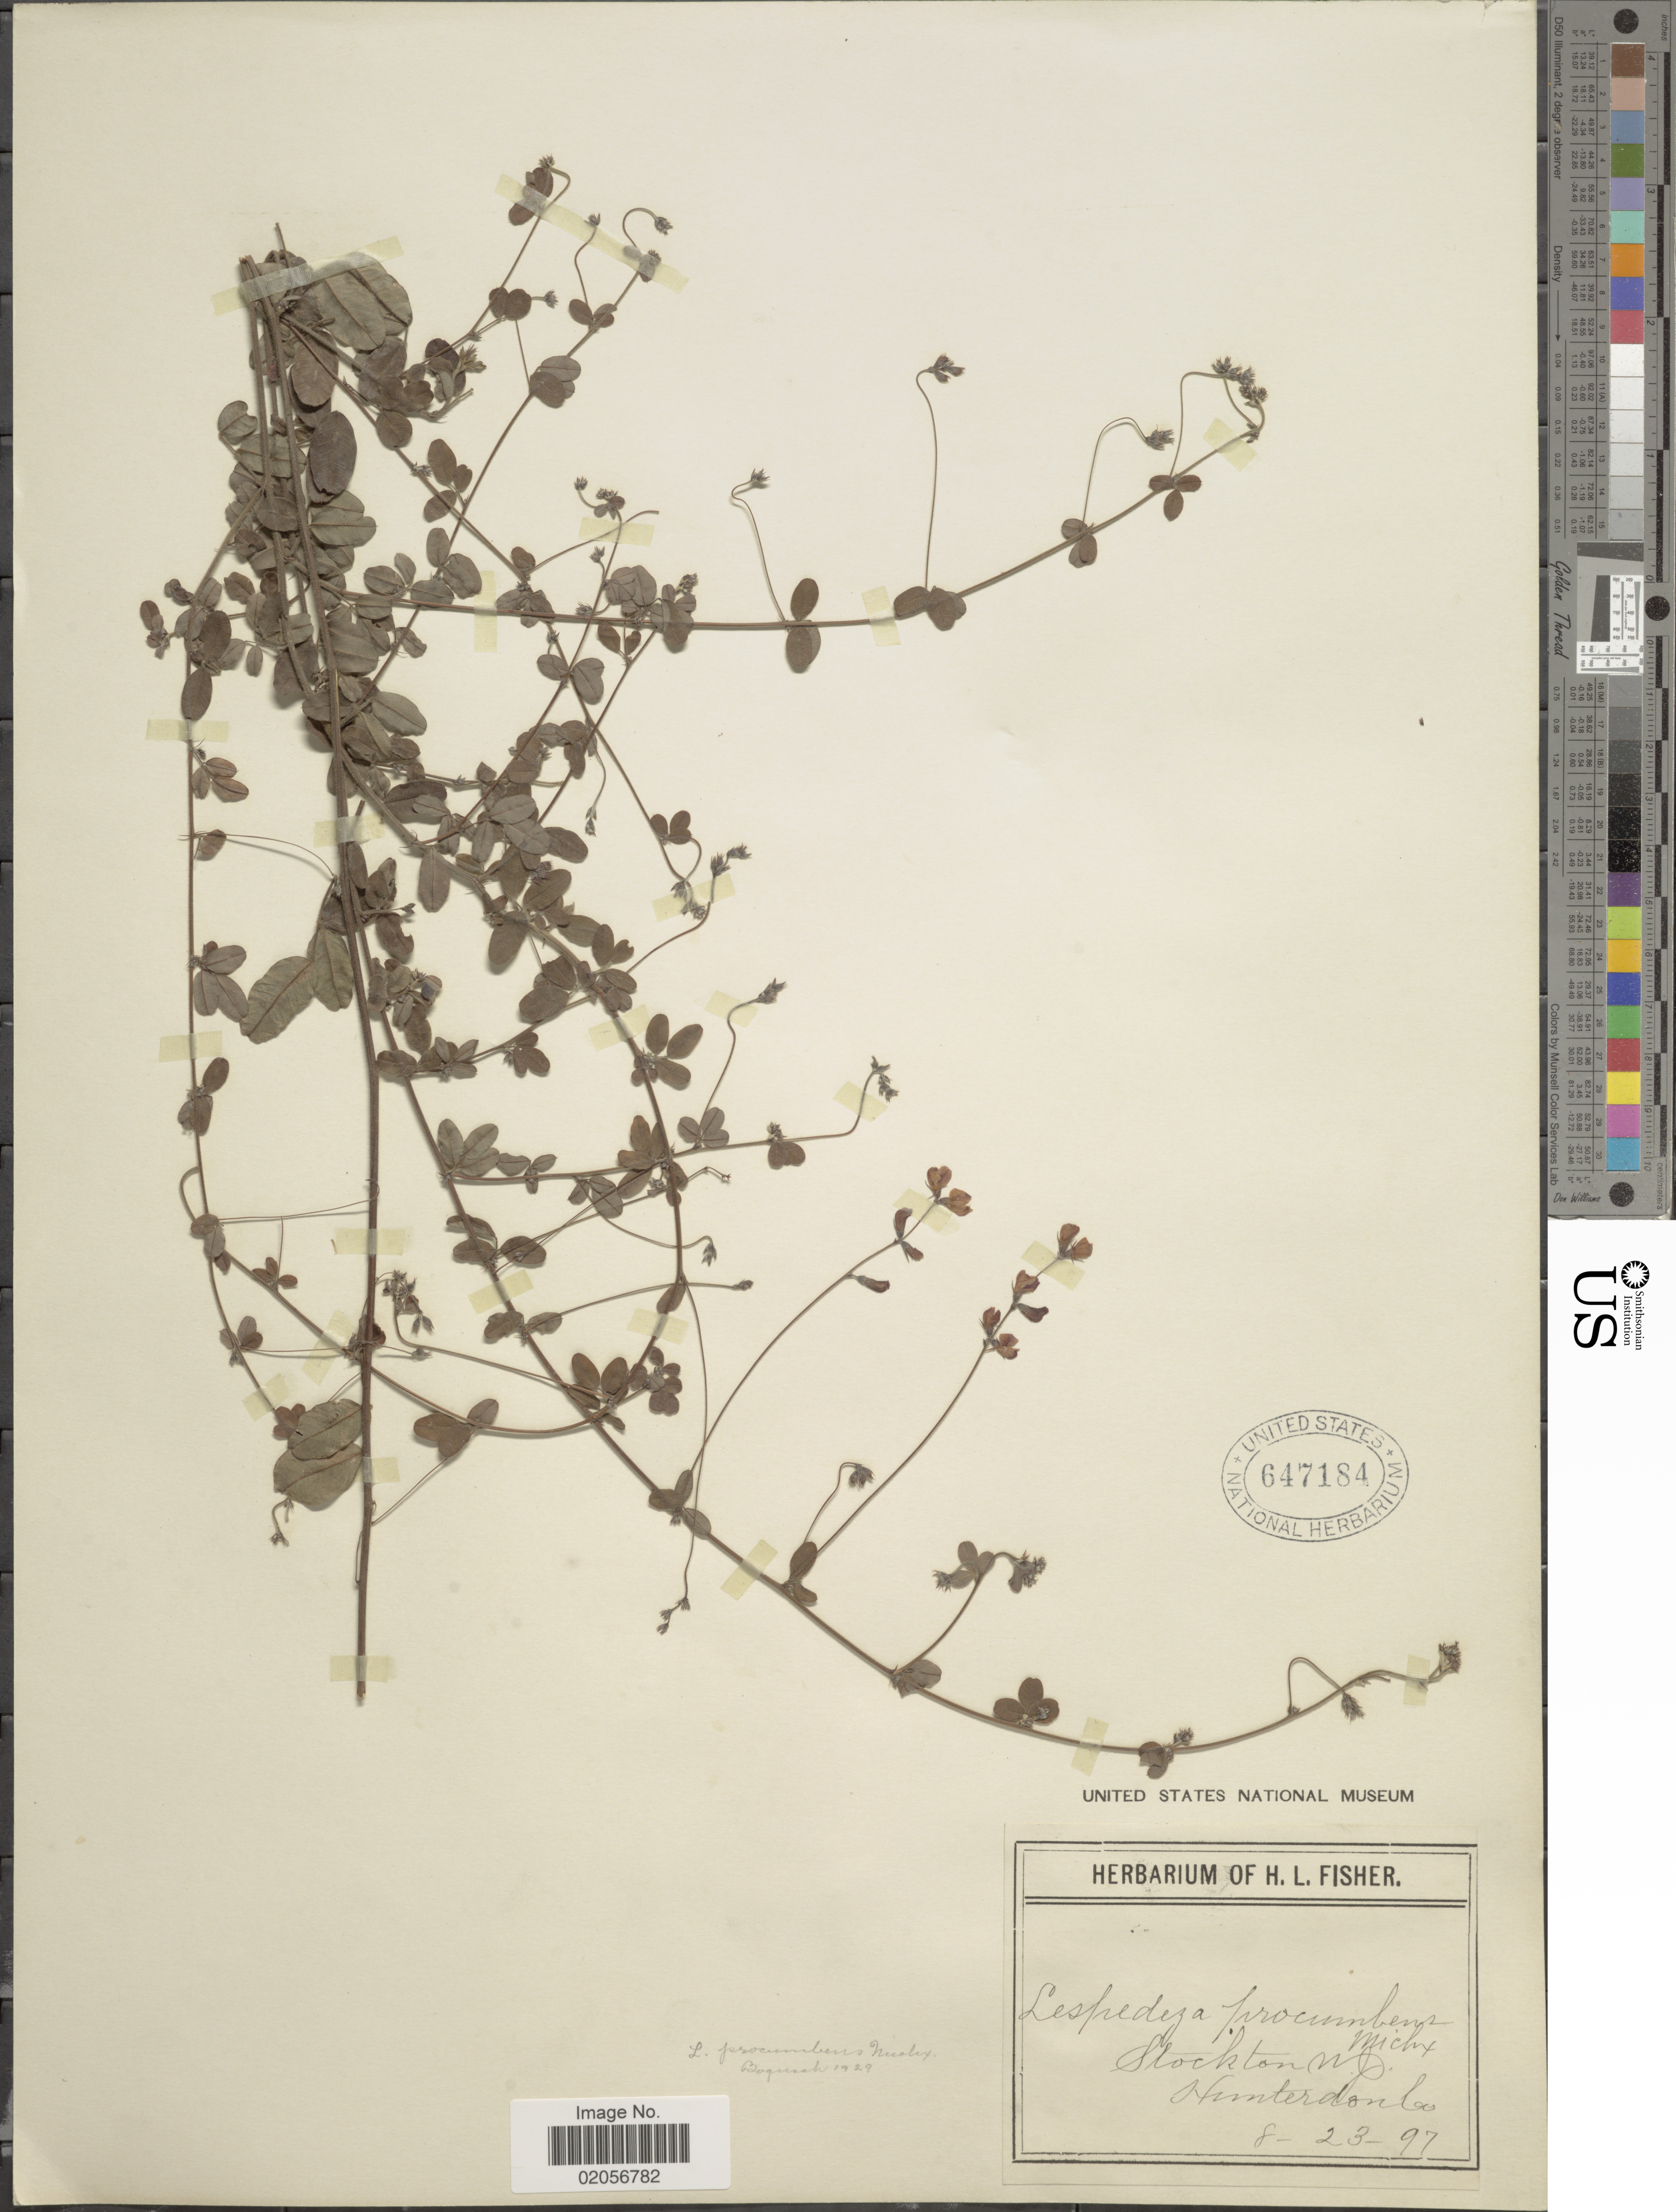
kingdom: Plantae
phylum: Tracheophyta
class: Magnoliopsida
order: Fabales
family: Fabaceae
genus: Lespedeza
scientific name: Lespedeza procumbens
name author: Michx.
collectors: ex herb. of H. L. Fisher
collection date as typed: Transcribed d/m/y: 23/8/97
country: United States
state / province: New Jersey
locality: Stockton, Hunterdon Co.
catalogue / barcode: US 647184